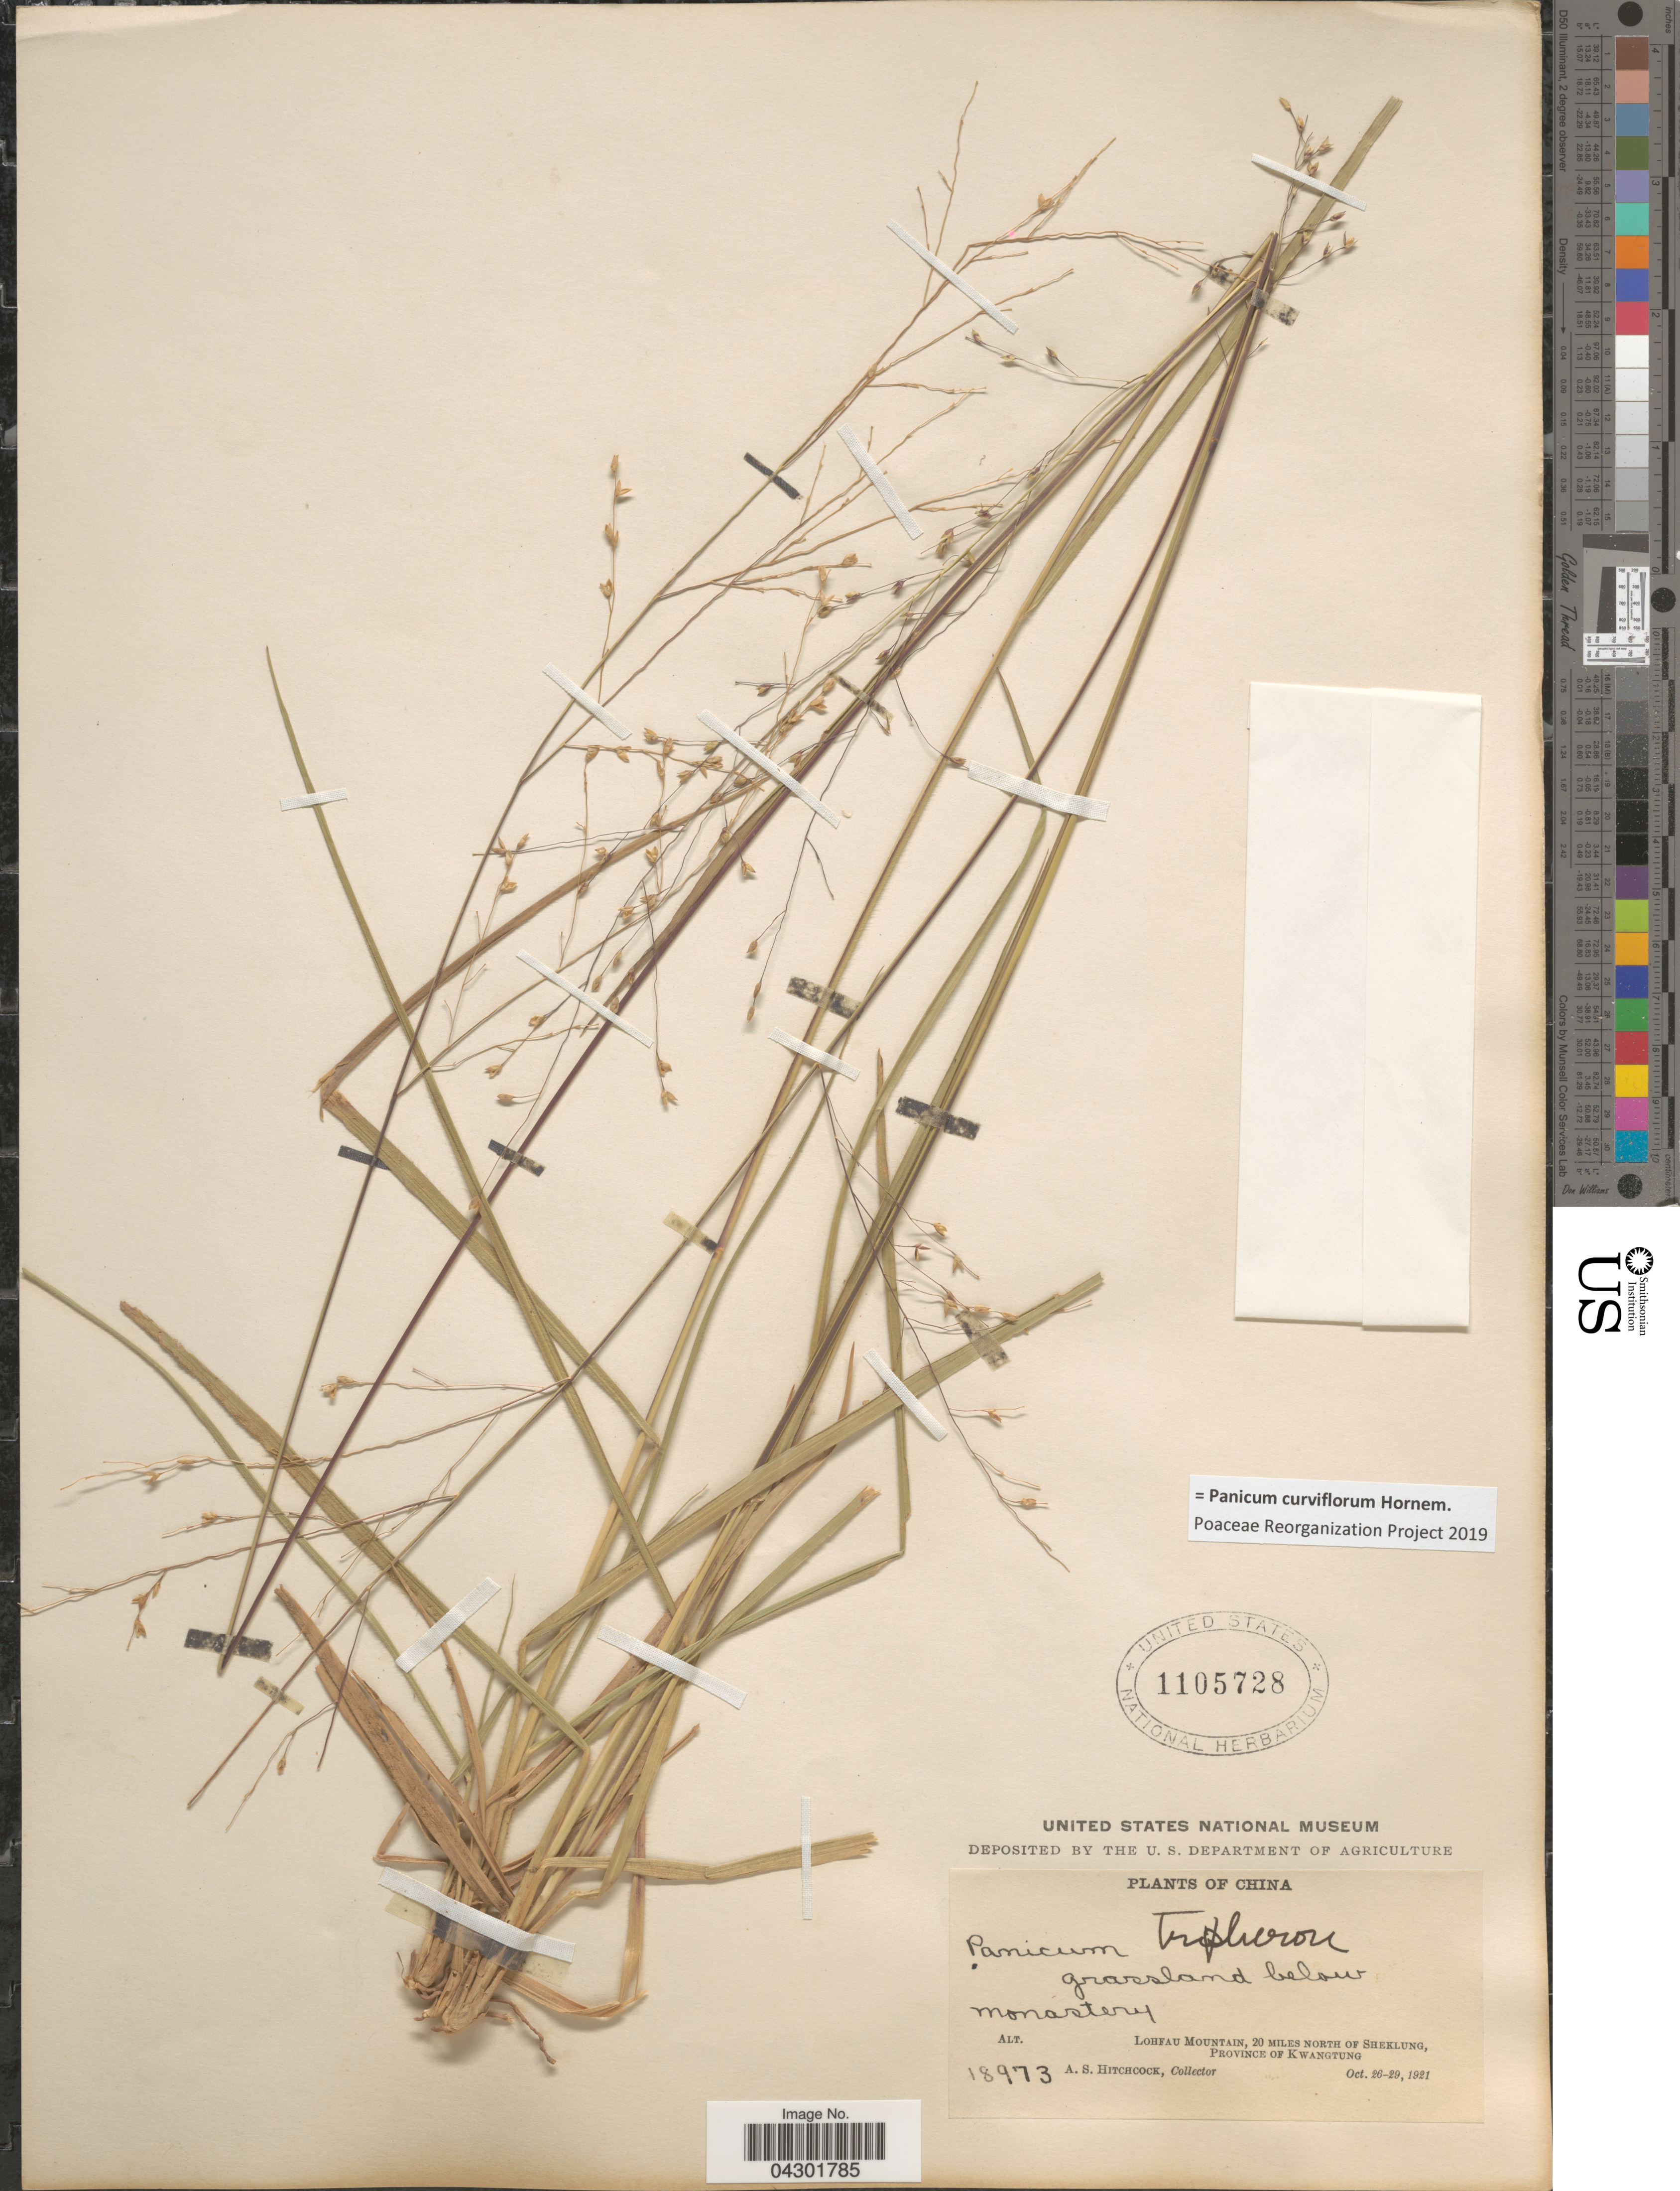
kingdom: Plantae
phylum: Tracheophyta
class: Liliopsida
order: Poales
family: Poaceae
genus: Panicum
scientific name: Panicum curviflorum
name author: Hornem.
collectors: A. S. Hitchcock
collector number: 18973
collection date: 1921-10-26/1921-10-29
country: China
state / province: Guangdong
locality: Grassland below monastery. Lohfau Mountain, 20miles north of Sheklung, Province of Kwangtung.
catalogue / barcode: US 1105728